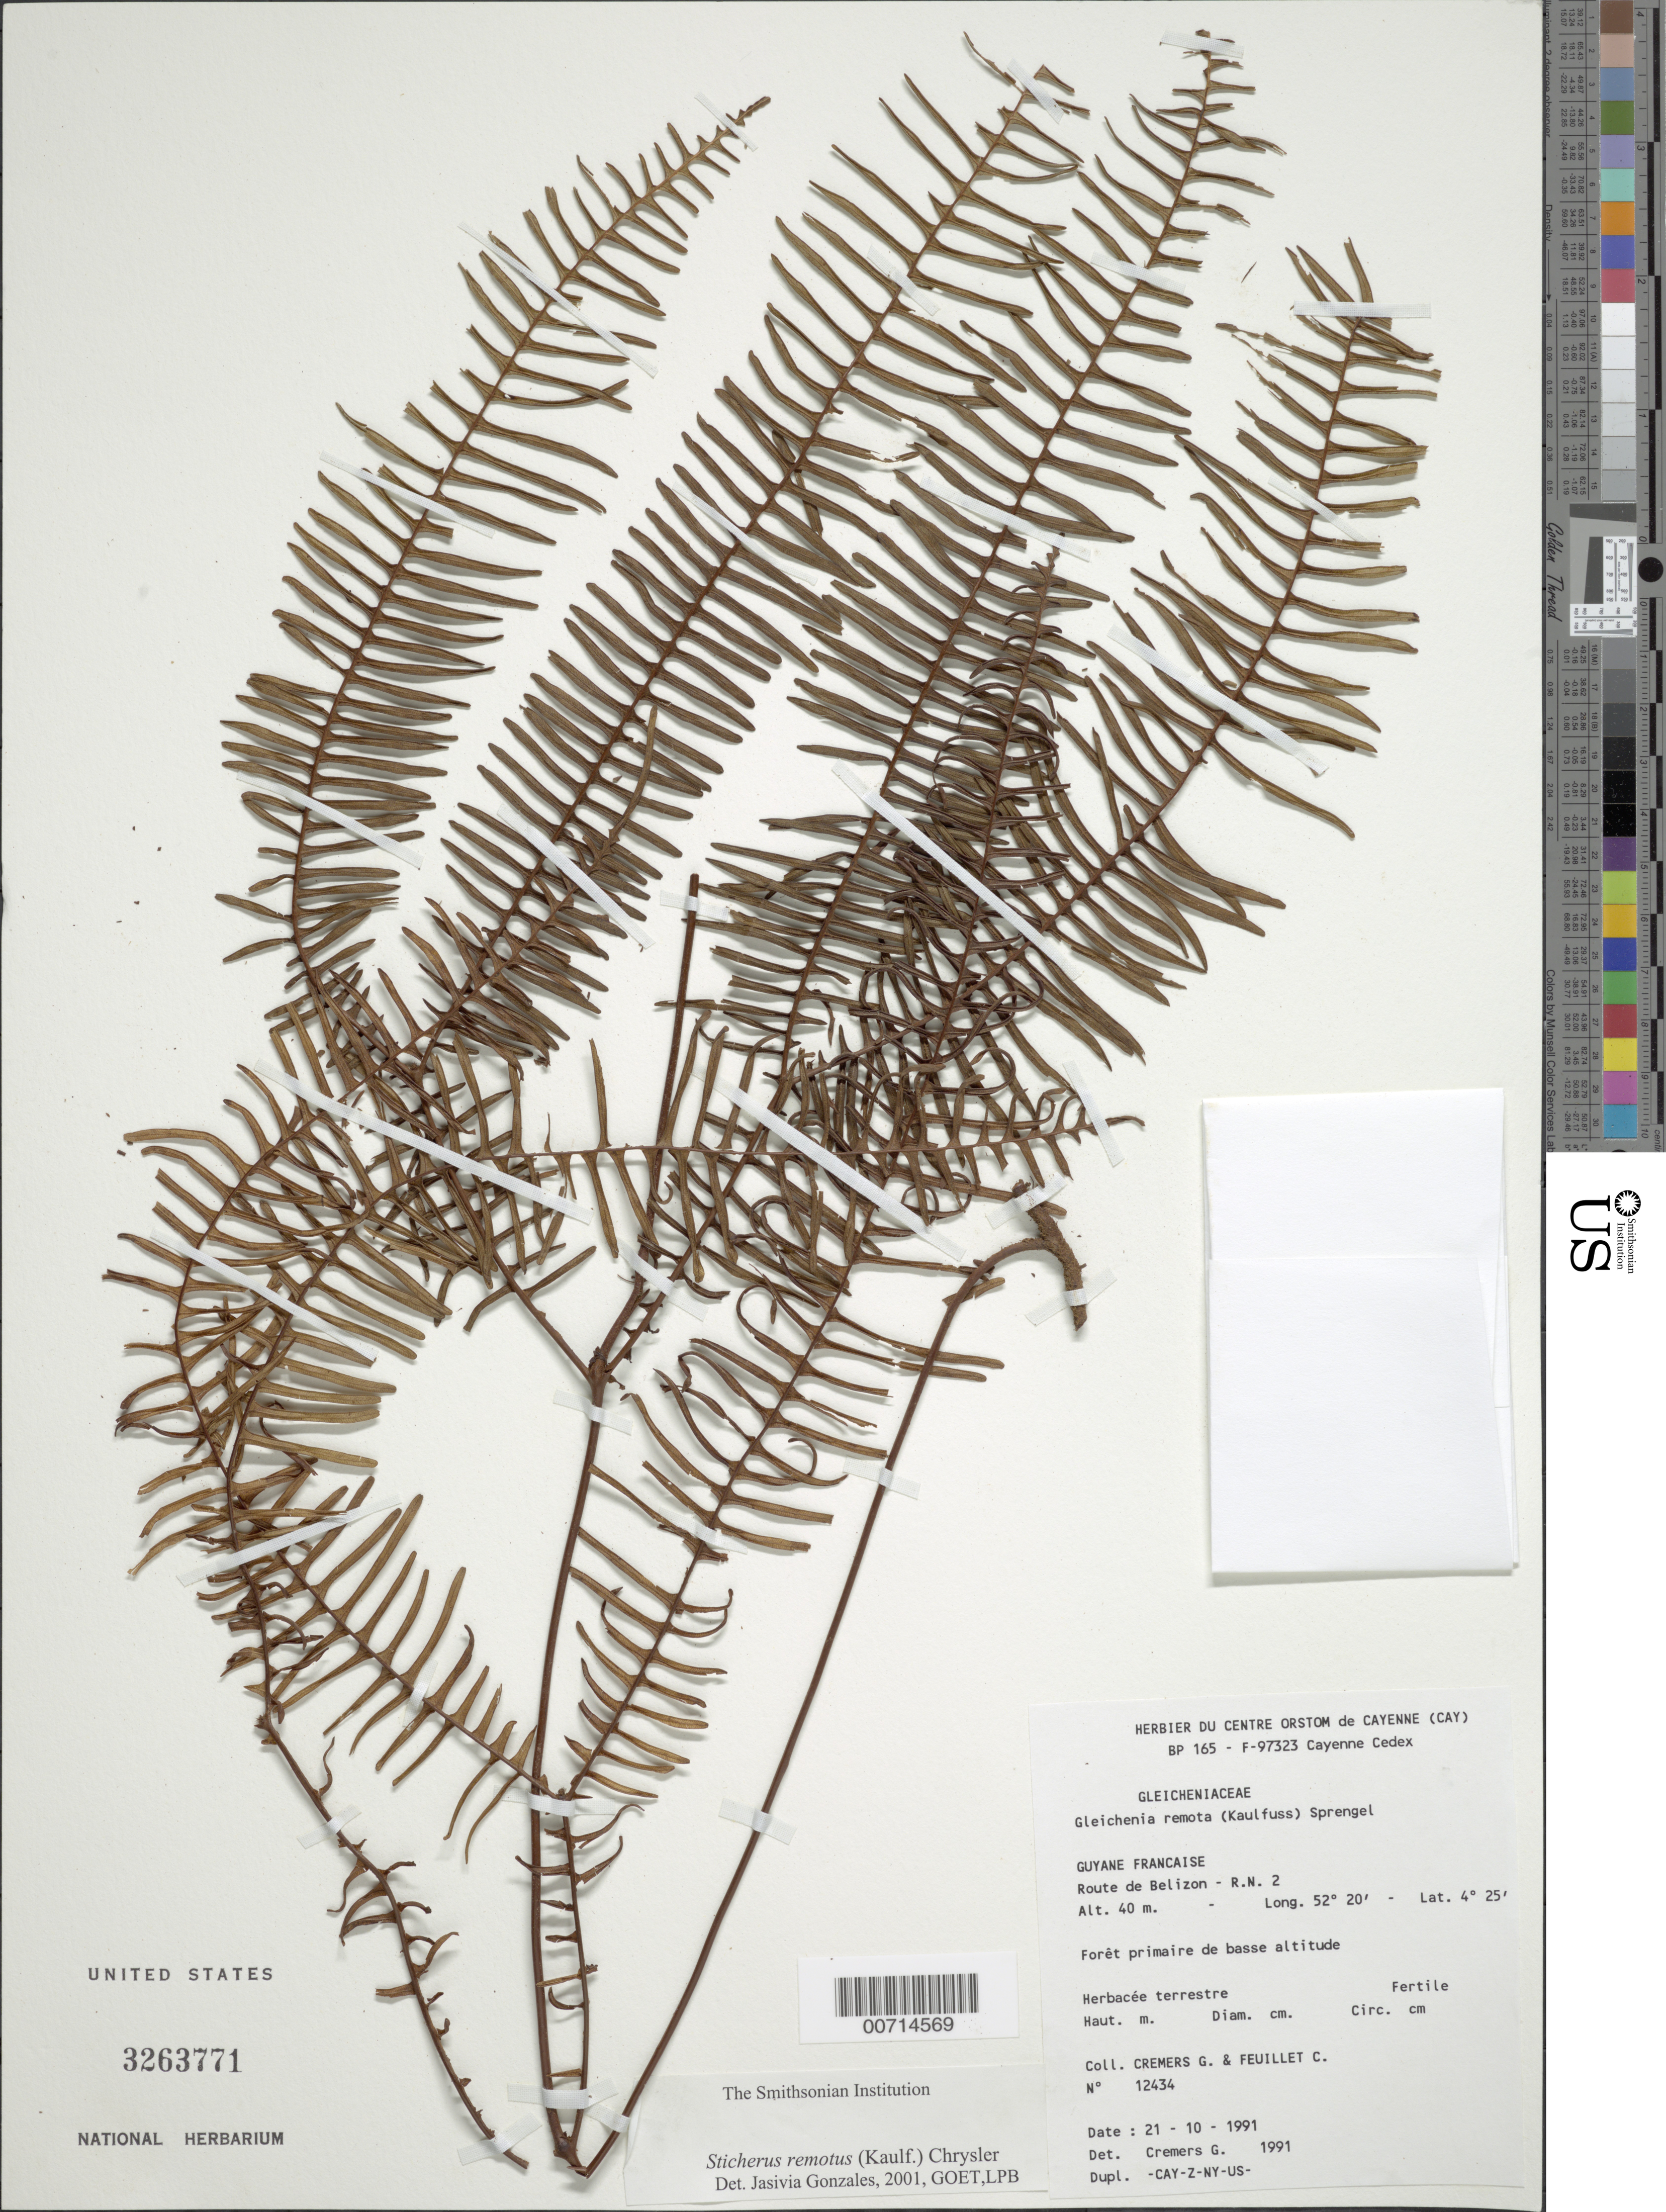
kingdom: Plantae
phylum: Tracheophyta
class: Polypodiopsida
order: Gleicheniales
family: Gleicheniaceae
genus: Sticherus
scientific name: Sticherus remotus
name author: (Kaulf.) Chrysler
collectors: G. Cremers & C. Feuillet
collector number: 12434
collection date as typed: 21-Oct-91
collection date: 1991-10-21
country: French Guiana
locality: Route de Bélizon, R.N. 2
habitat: Low primary forest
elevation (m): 40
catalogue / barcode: US 3263771